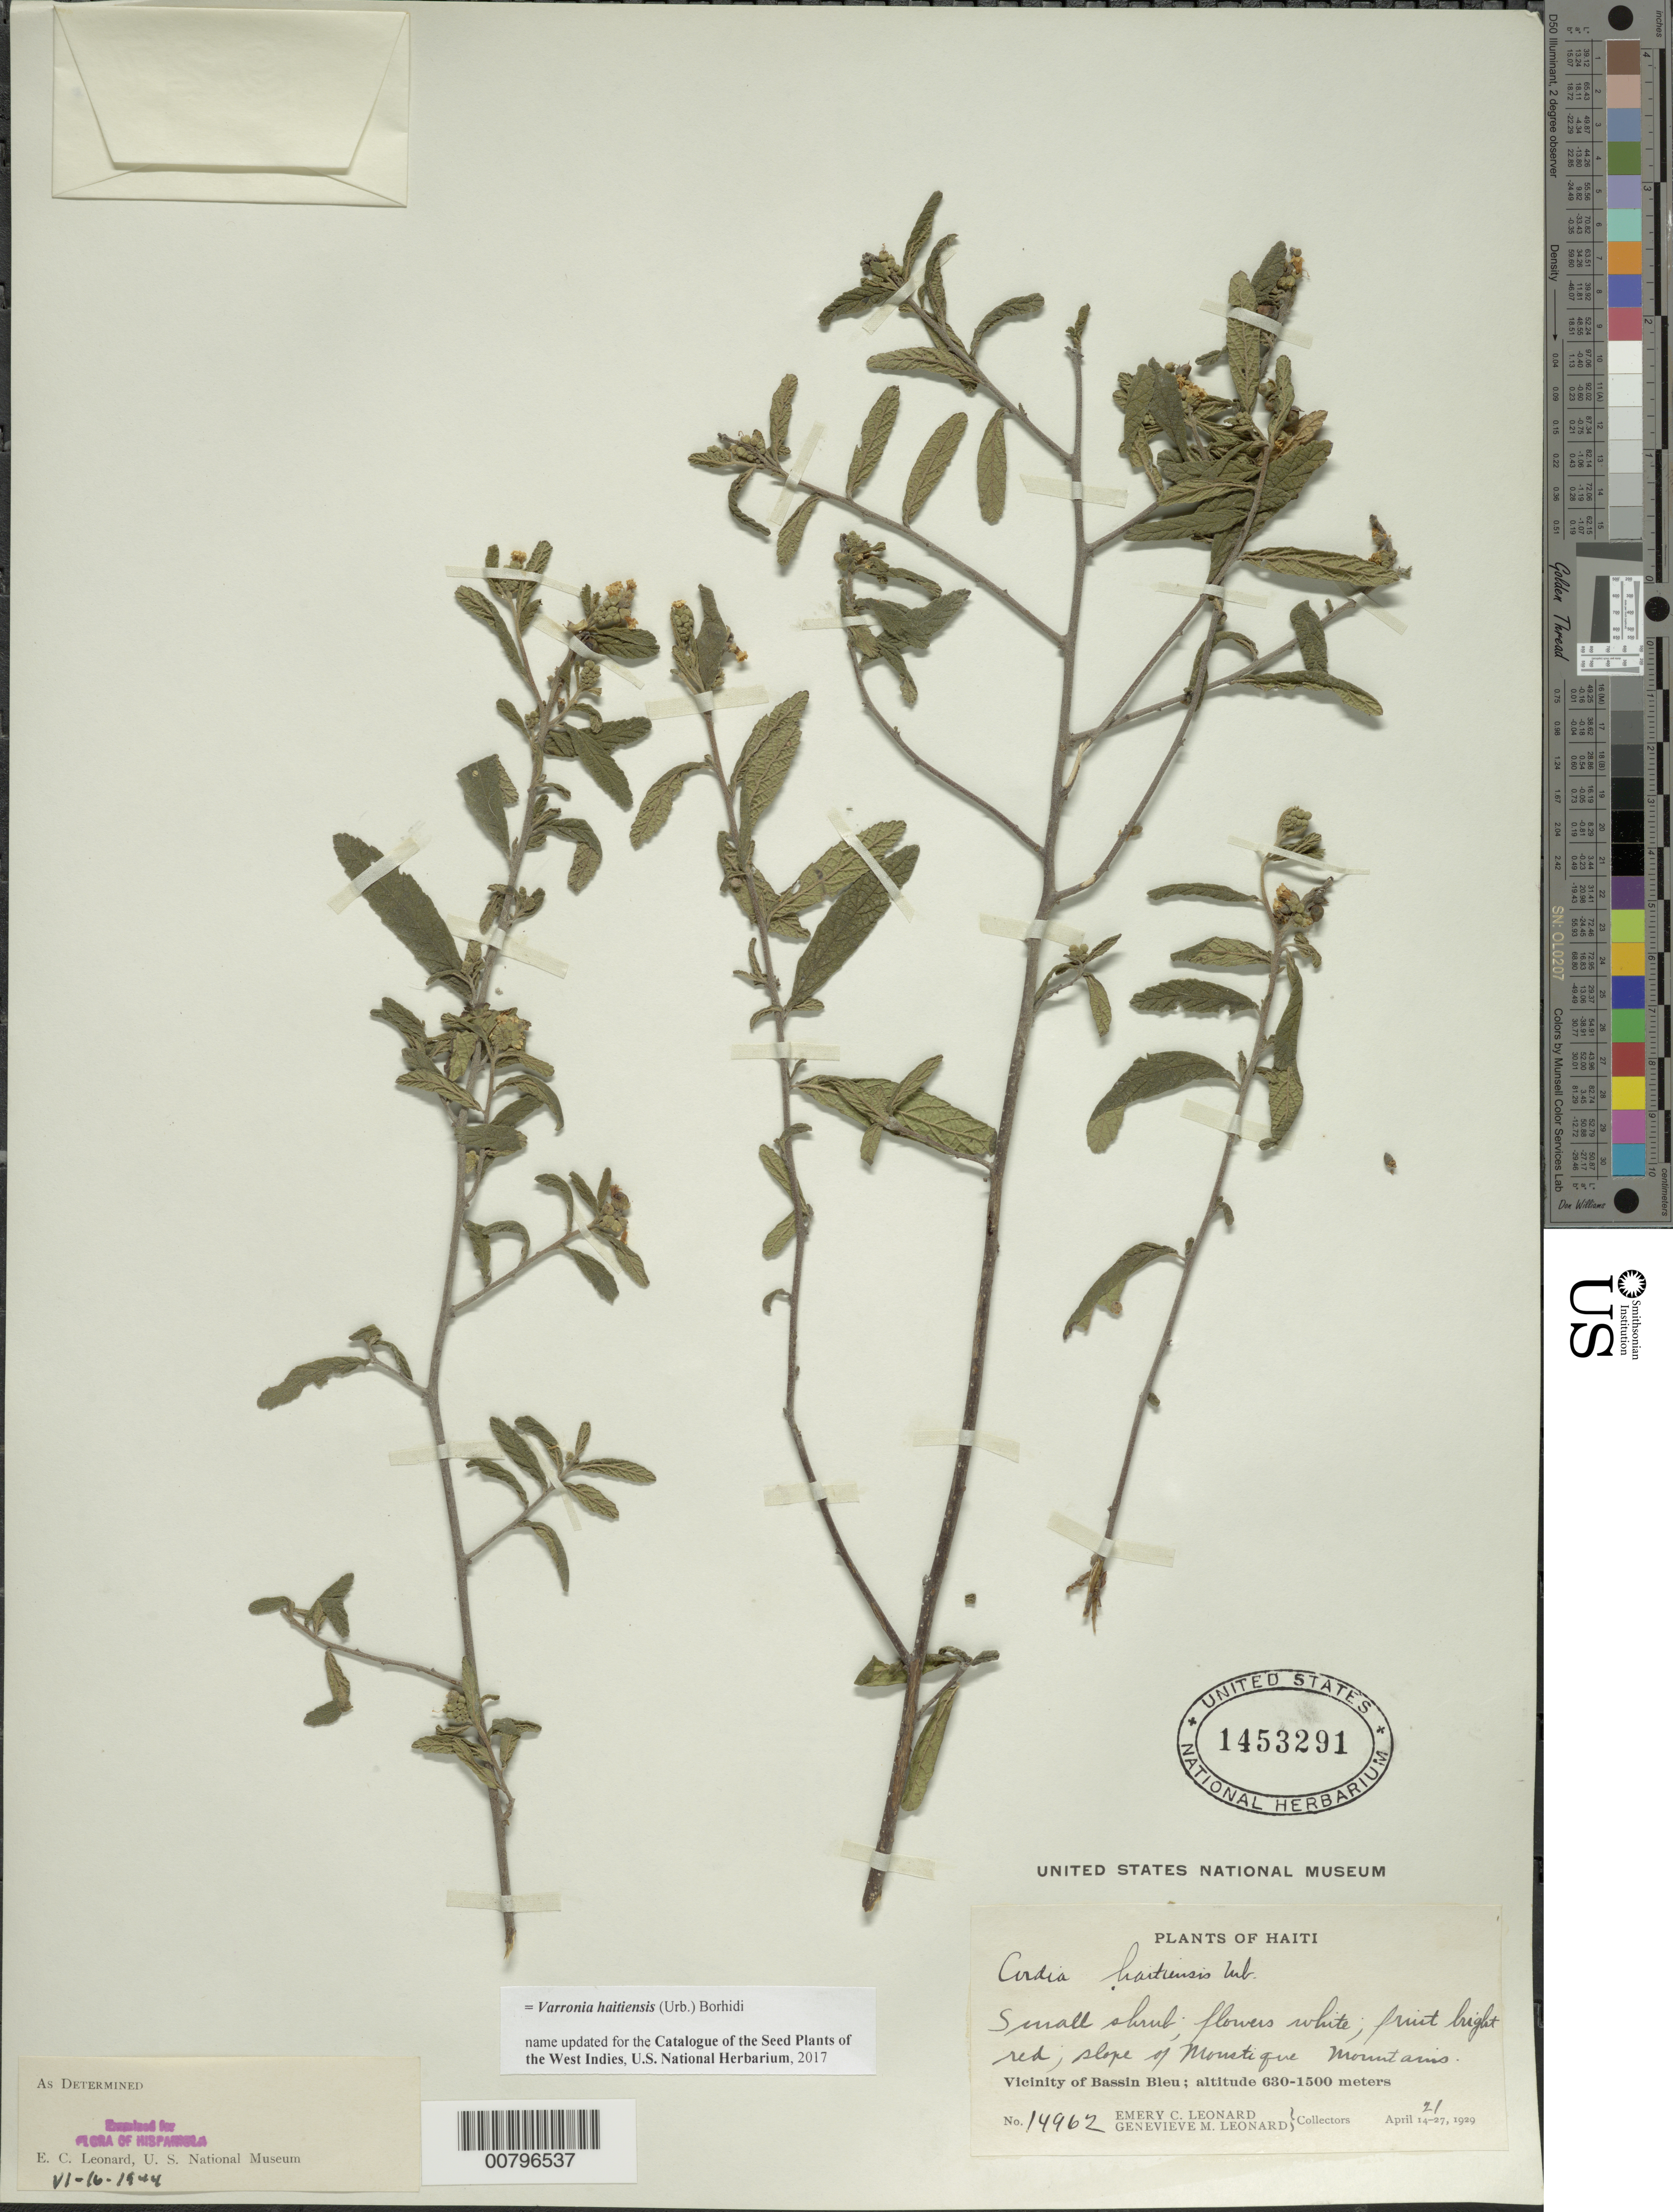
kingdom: Plantae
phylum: Tracheophyta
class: Magnoliopsida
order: Boraginales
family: Cordiaceae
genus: Varronia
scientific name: Varronia haitiensis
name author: (Urb.) Borhidi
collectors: E. C. Leonard & G. M. Leonard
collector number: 14962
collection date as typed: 21 Apr 1929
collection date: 1929-04-21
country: Haiti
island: Hispaniola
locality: Vicinity of Bassin Bleu, Moustique Mountains.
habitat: Slope.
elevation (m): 630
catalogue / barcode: US 1453291